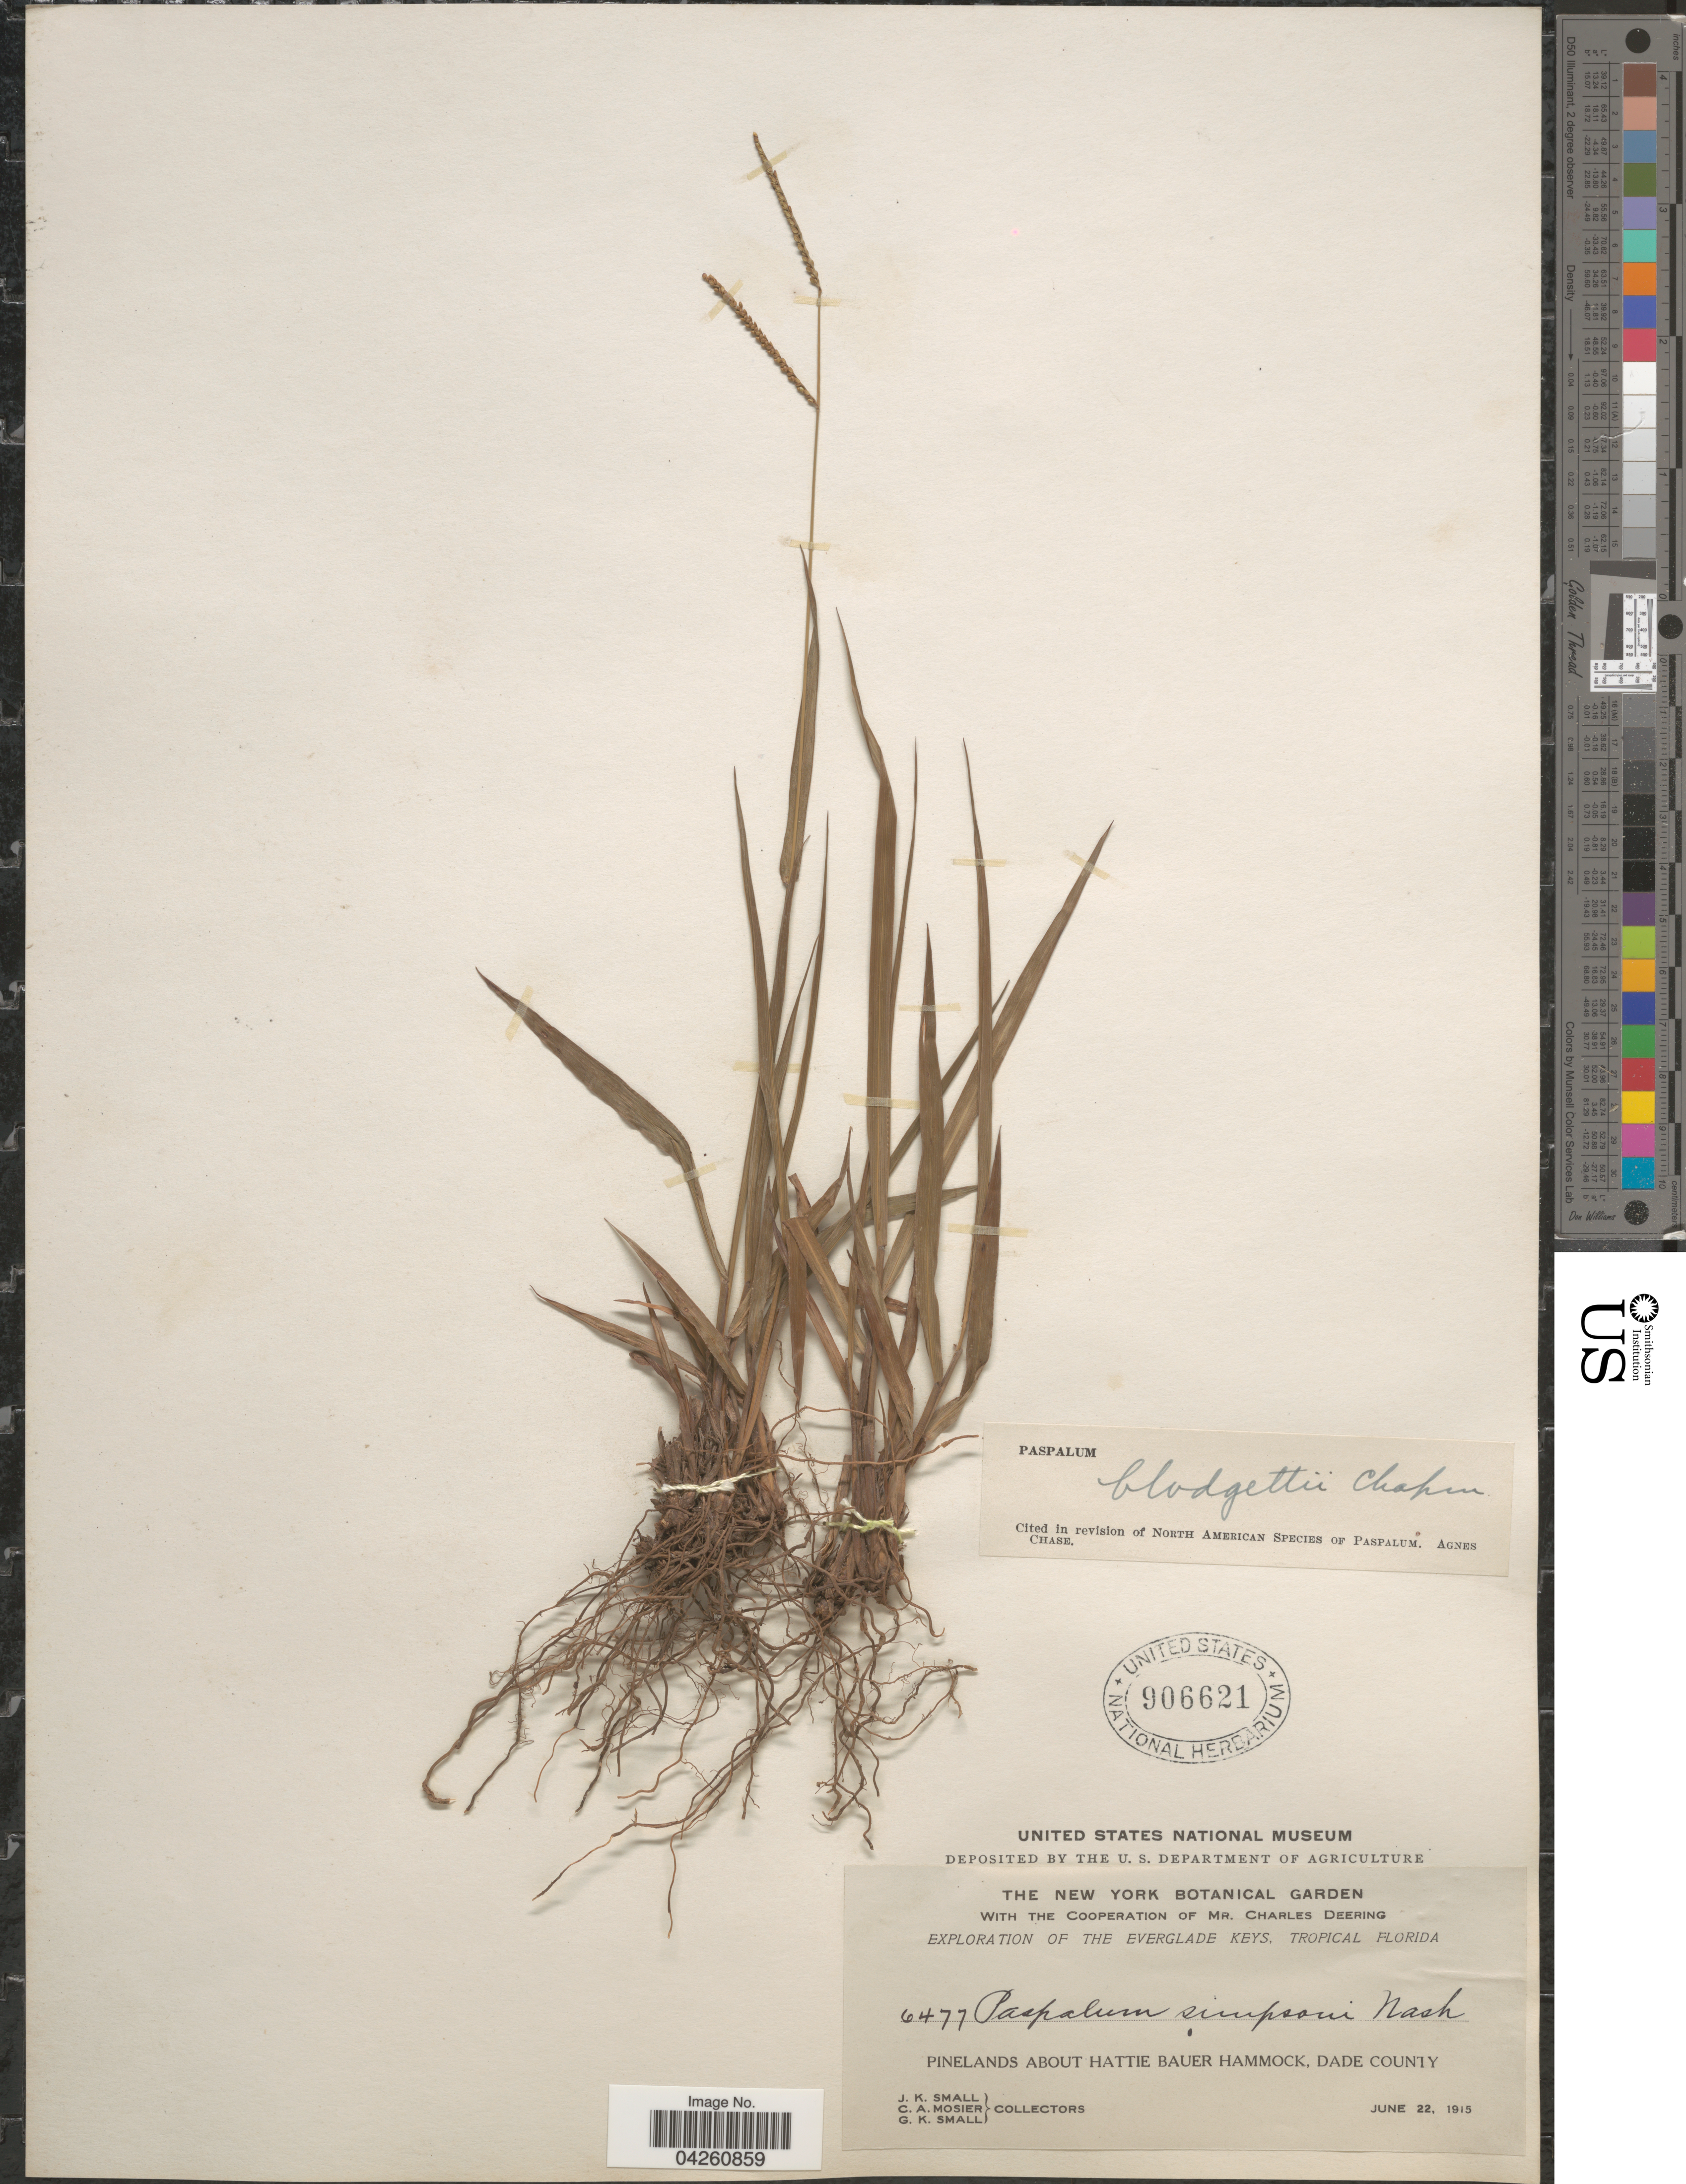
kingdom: Plantae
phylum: Tracheophyta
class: Liliopsida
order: Poales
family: Poaceae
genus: Paspalum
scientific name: Paspalum blodgettii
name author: Chapm.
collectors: J. K. Small, C. A. Mosier & G. K. Small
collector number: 6477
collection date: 1915-06-22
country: United States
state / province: Florida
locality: Exploration of the Everglade Keys, Tropical Florida. Pinelands about Hattie Bauer Hammock, Dade County.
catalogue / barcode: US 906621